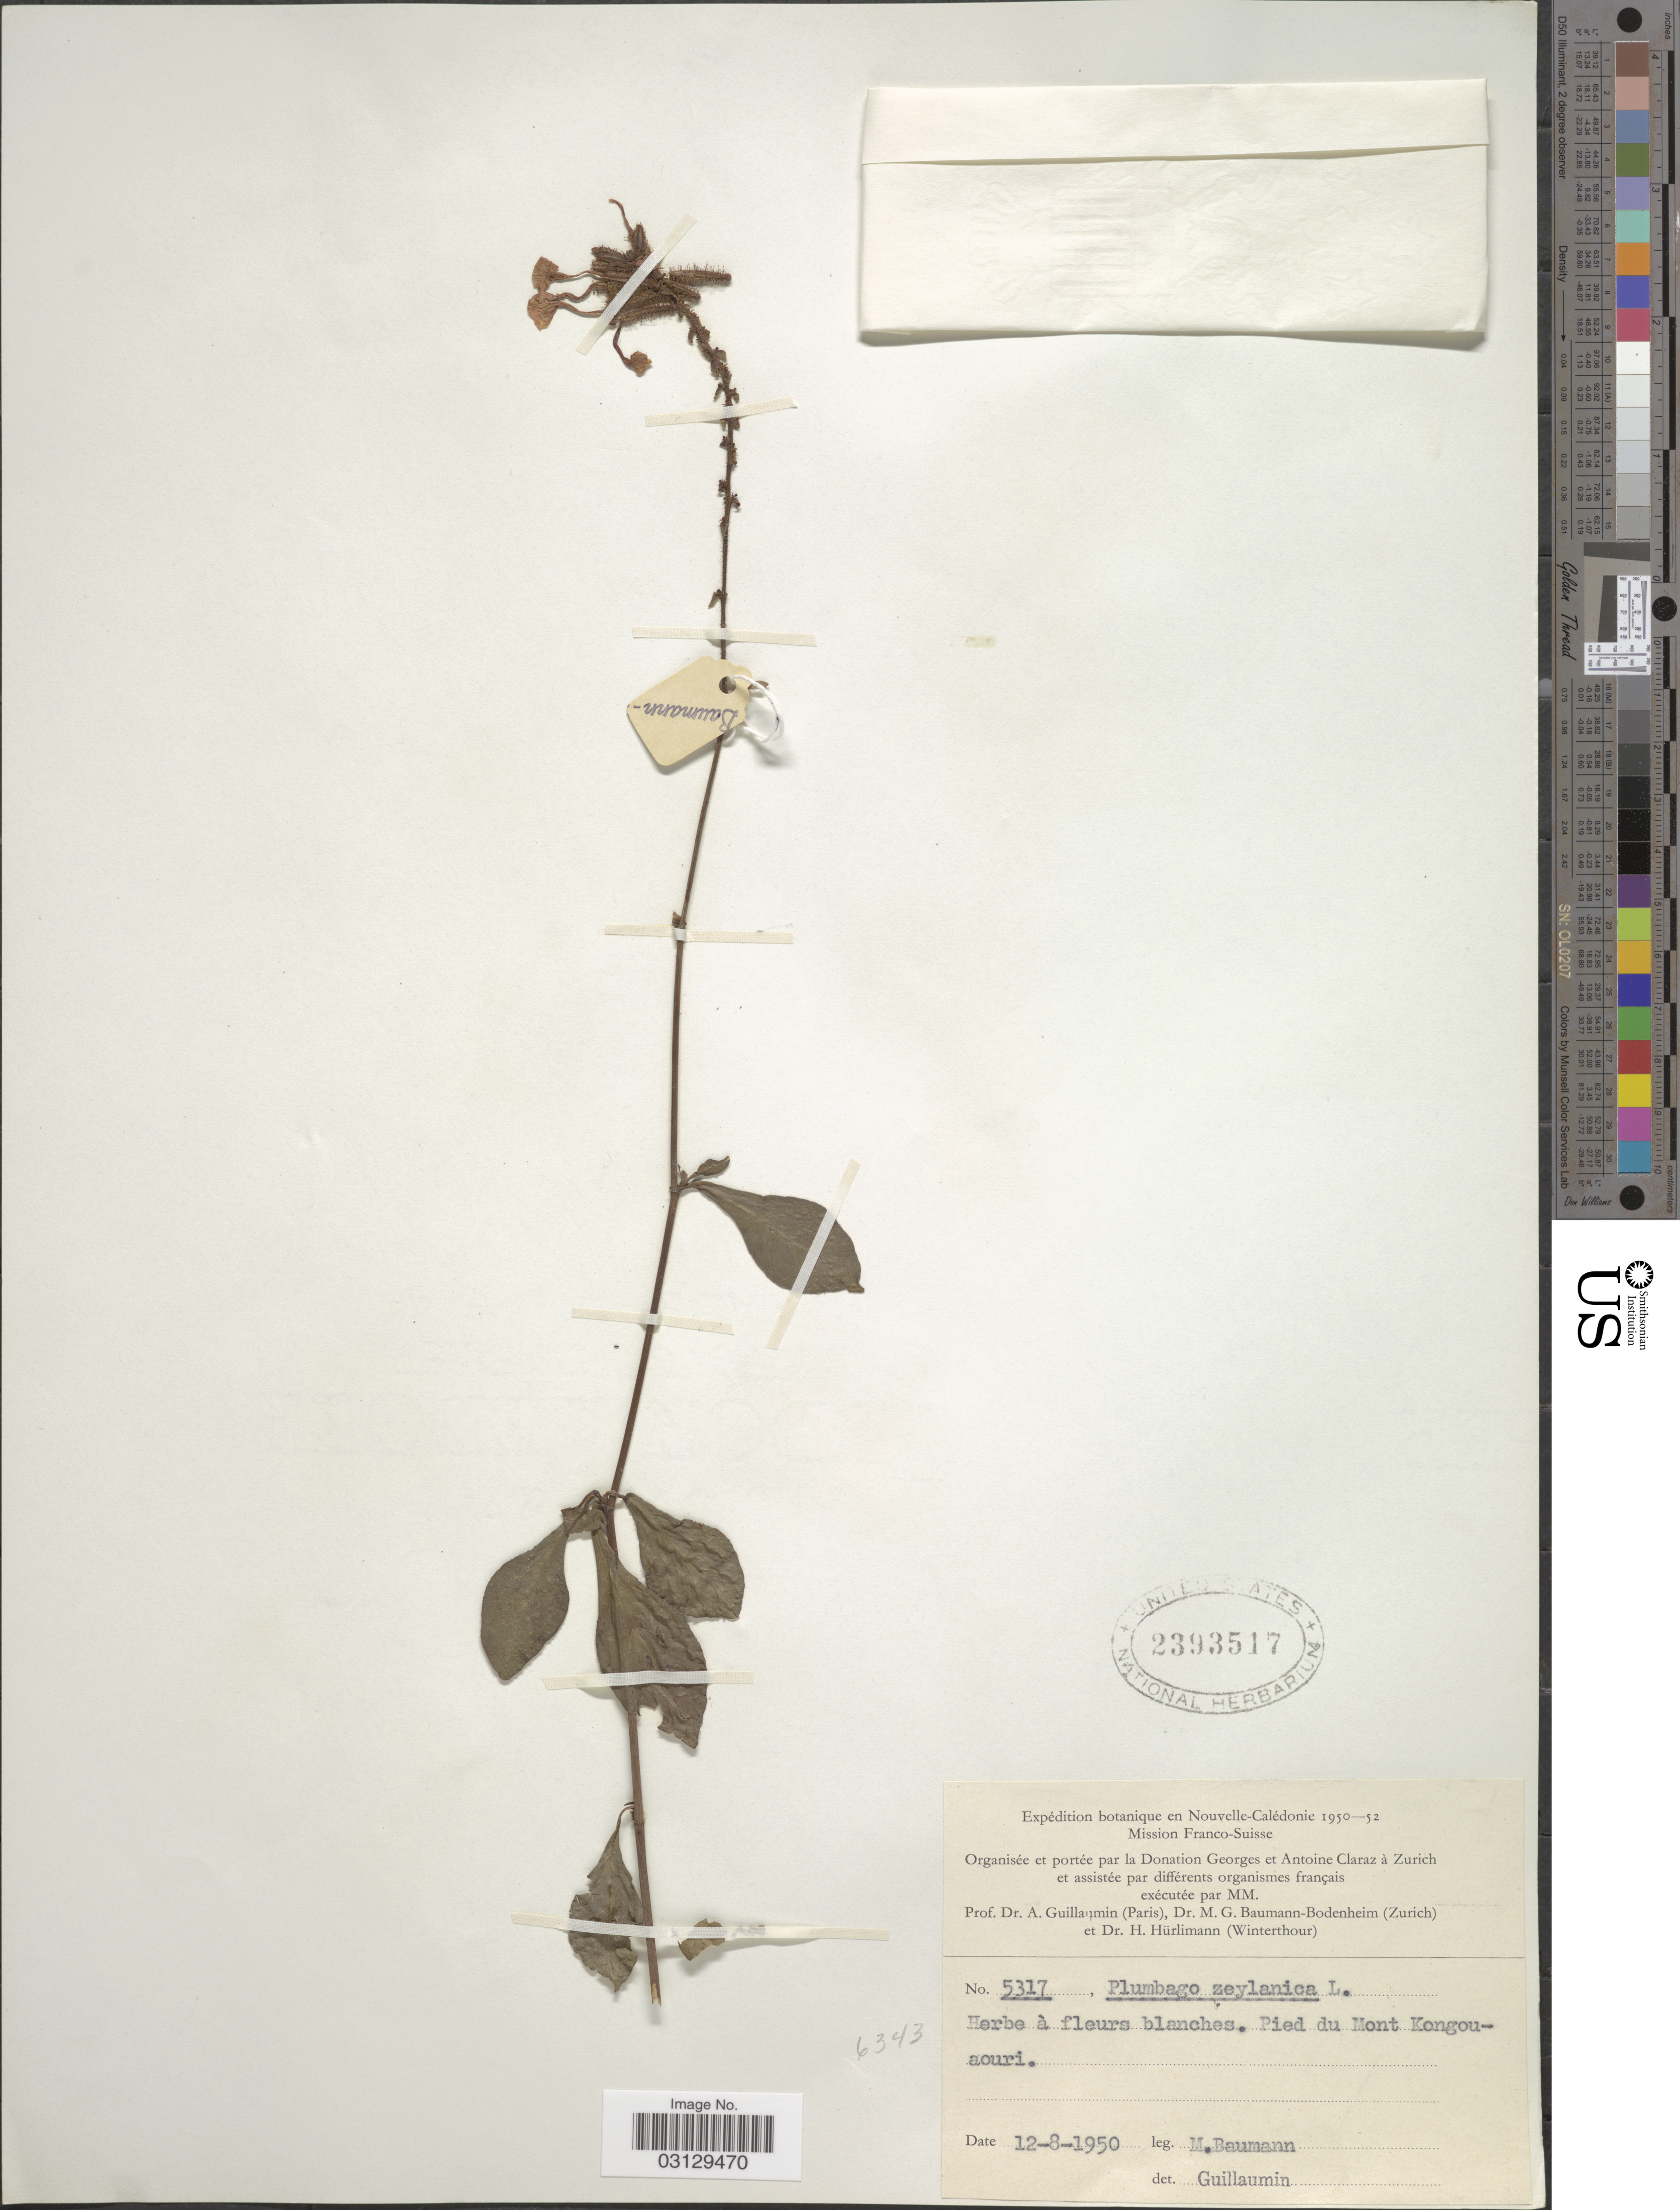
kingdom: Plantae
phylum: Tracheophyta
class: Magnoliopsida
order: Caryophyllales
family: Plumbaginaceae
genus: Plumbago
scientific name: Plumbago zeylanica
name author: L.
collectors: M. Baumann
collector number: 5317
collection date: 1950-08-12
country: New Caledonia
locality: Pied du Mont Kongouaouri.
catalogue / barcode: US 2393517